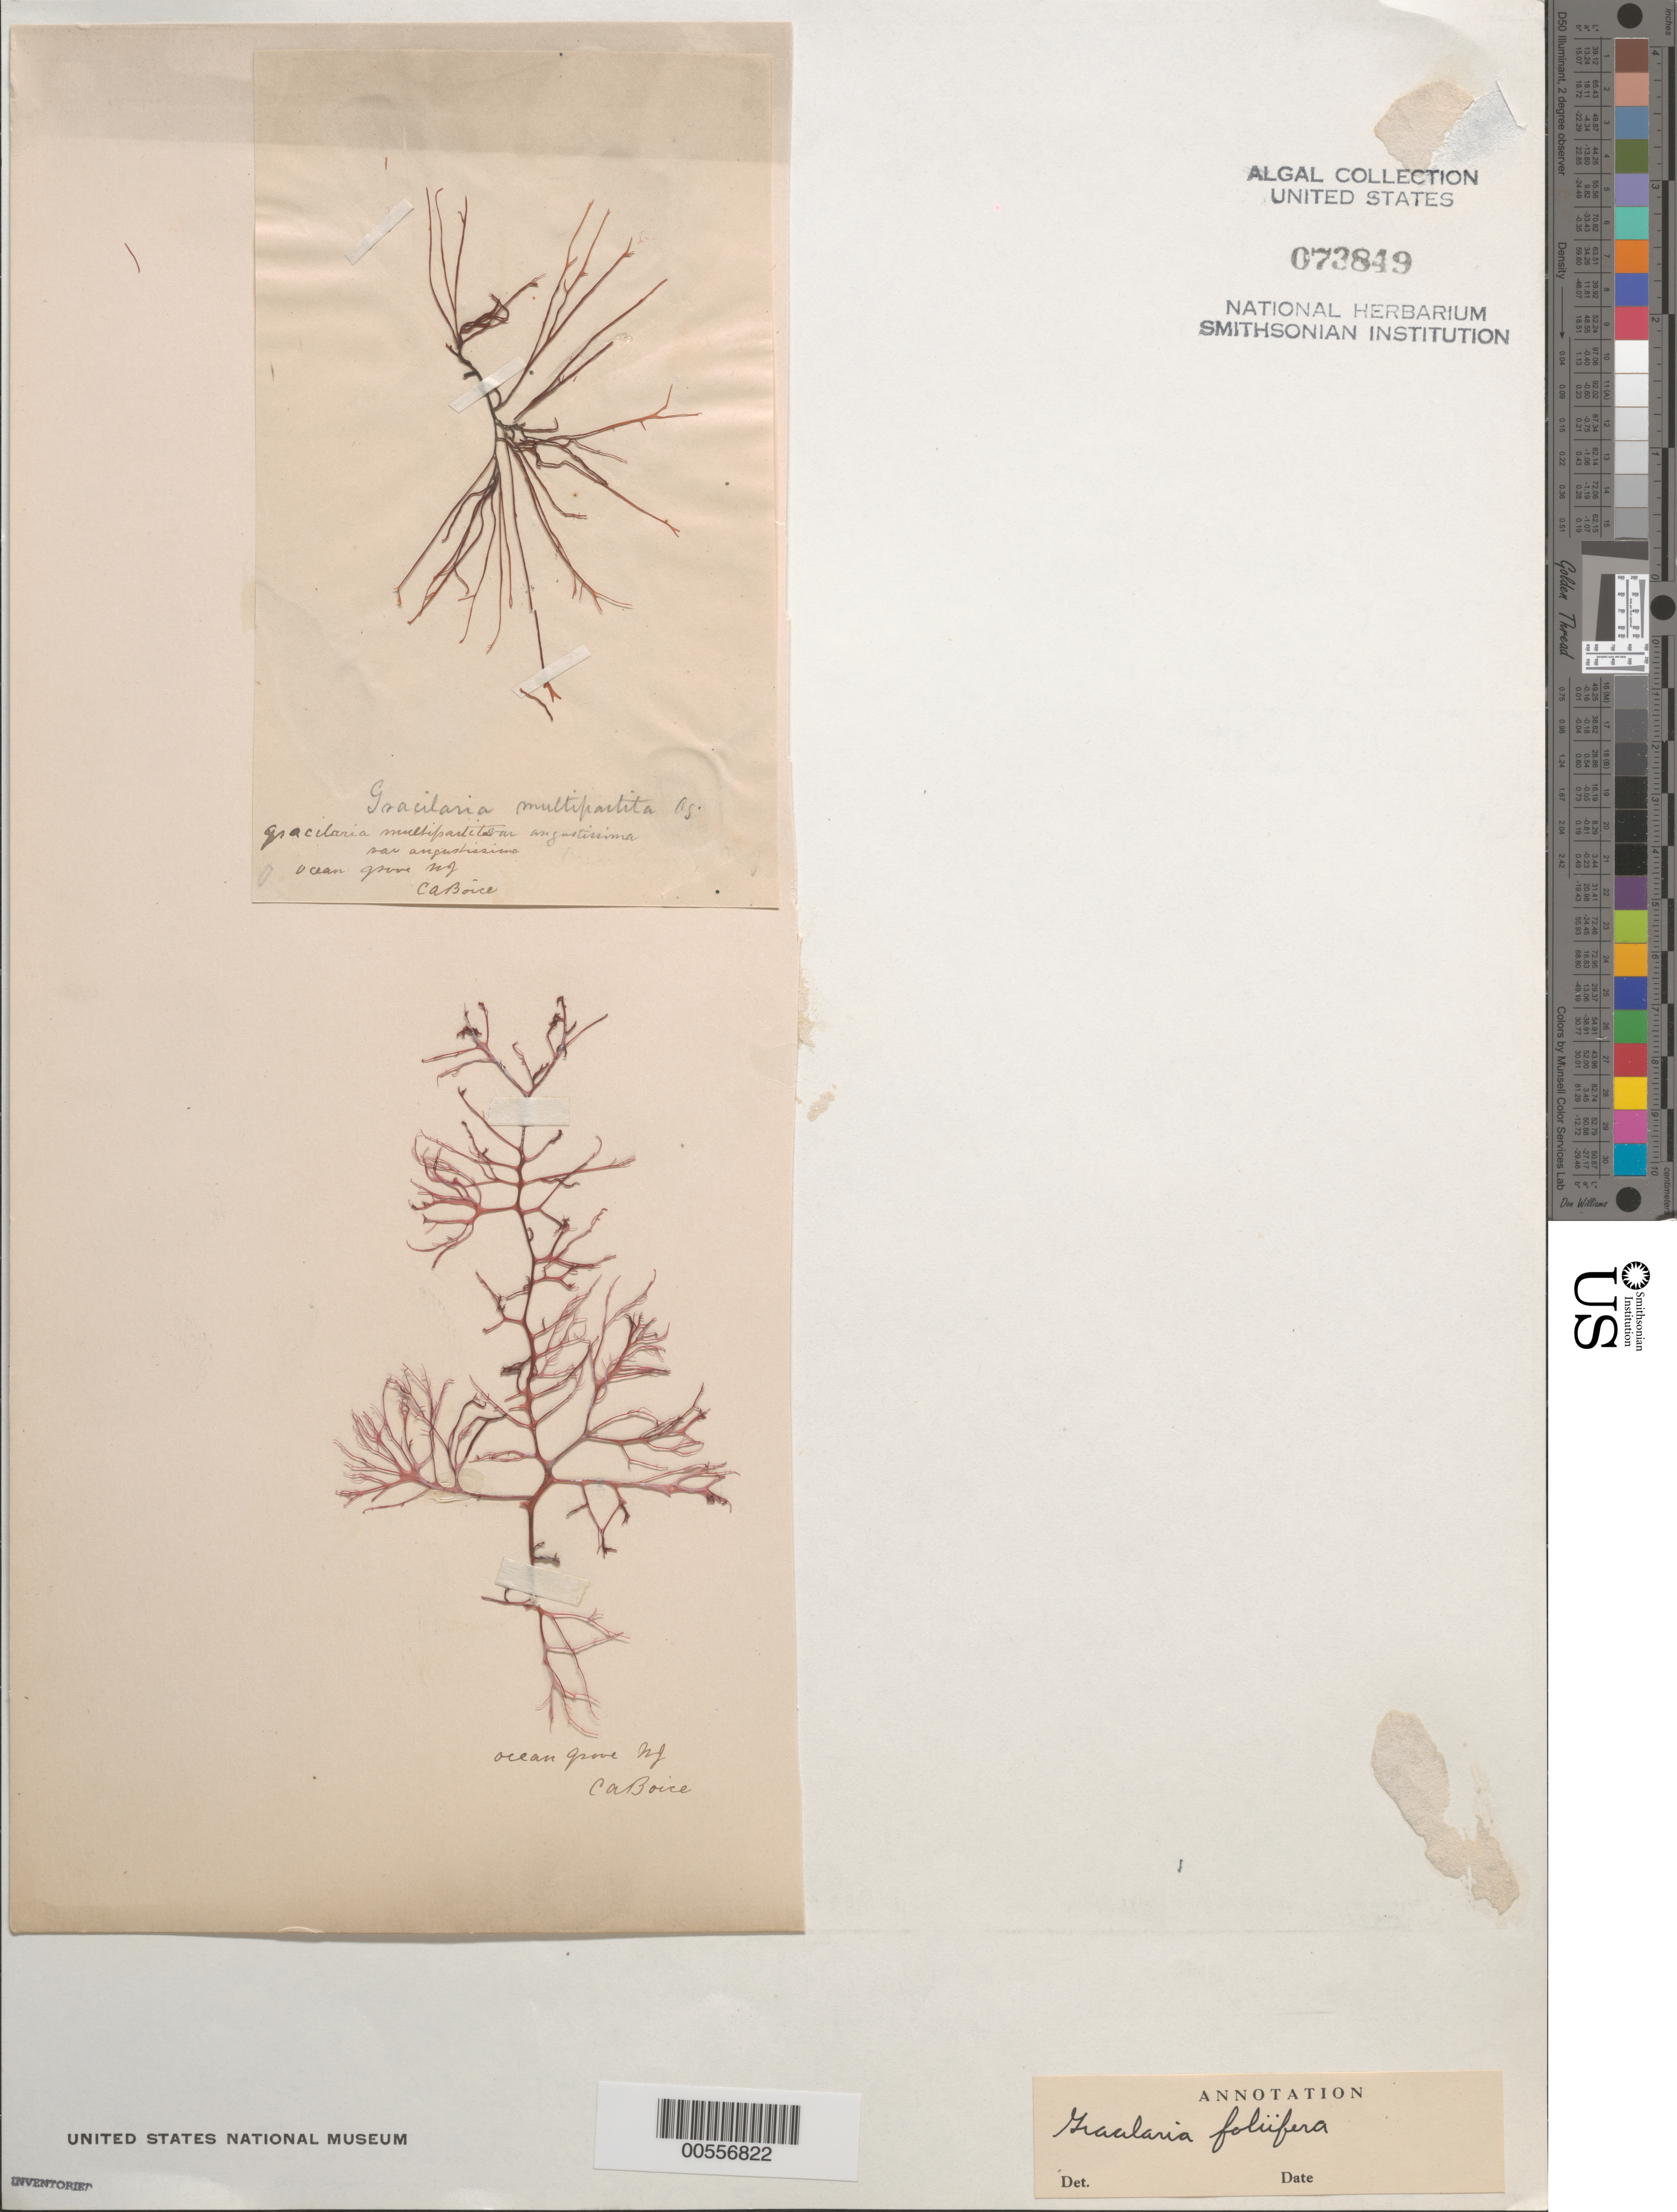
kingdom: Plantae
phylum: Rhodophyta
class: Florideophyceae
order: Gracilariales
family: Gracilariaceae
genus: Gracilaria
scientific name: Gracilaria foliifera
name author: (Forssk.) Børgesen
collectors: C. Boice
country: United States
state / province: New Jersey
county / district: Monmouth County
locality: Ocean Grove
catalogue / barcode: US 73849